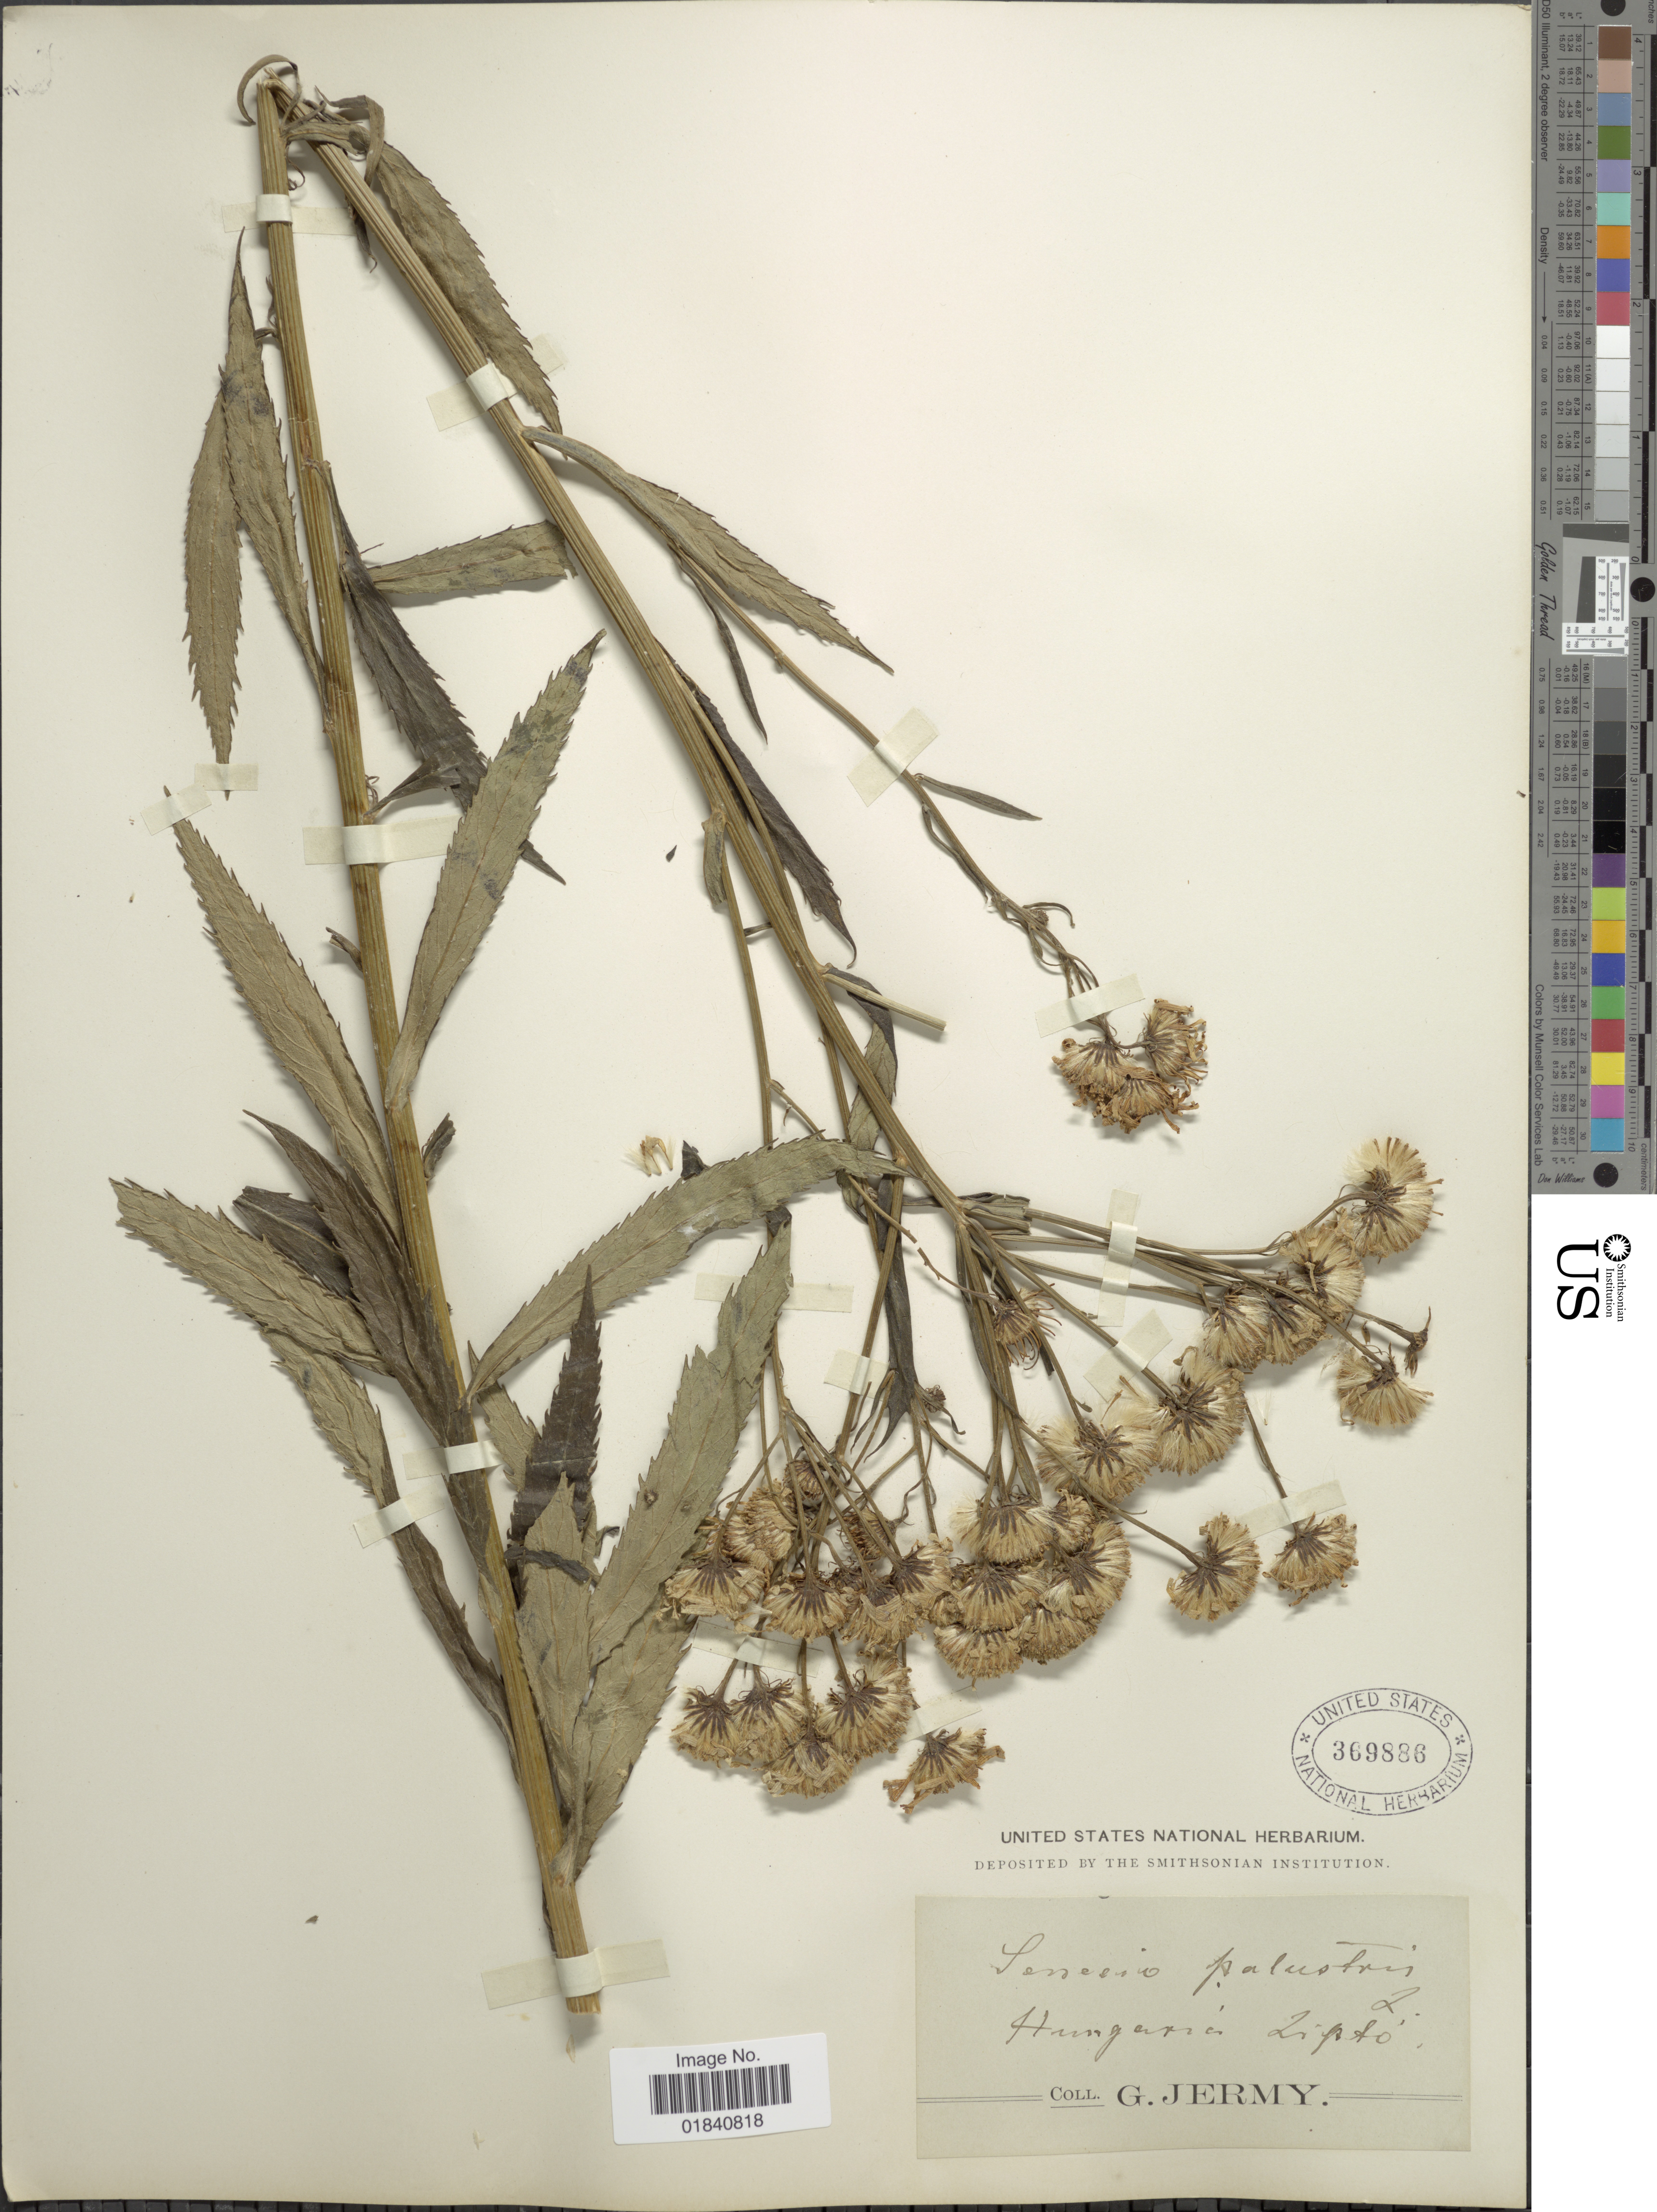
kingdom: Plantae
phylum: Tracheophyta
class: Magnoliopsida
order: Asterales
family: Asteraceae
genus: Tephroseris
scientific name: Tephroseris palustris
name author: (L.) Rchb.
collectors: G. Jermy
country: Hungary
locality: Zipto [interpreted]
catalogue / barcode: US 369886